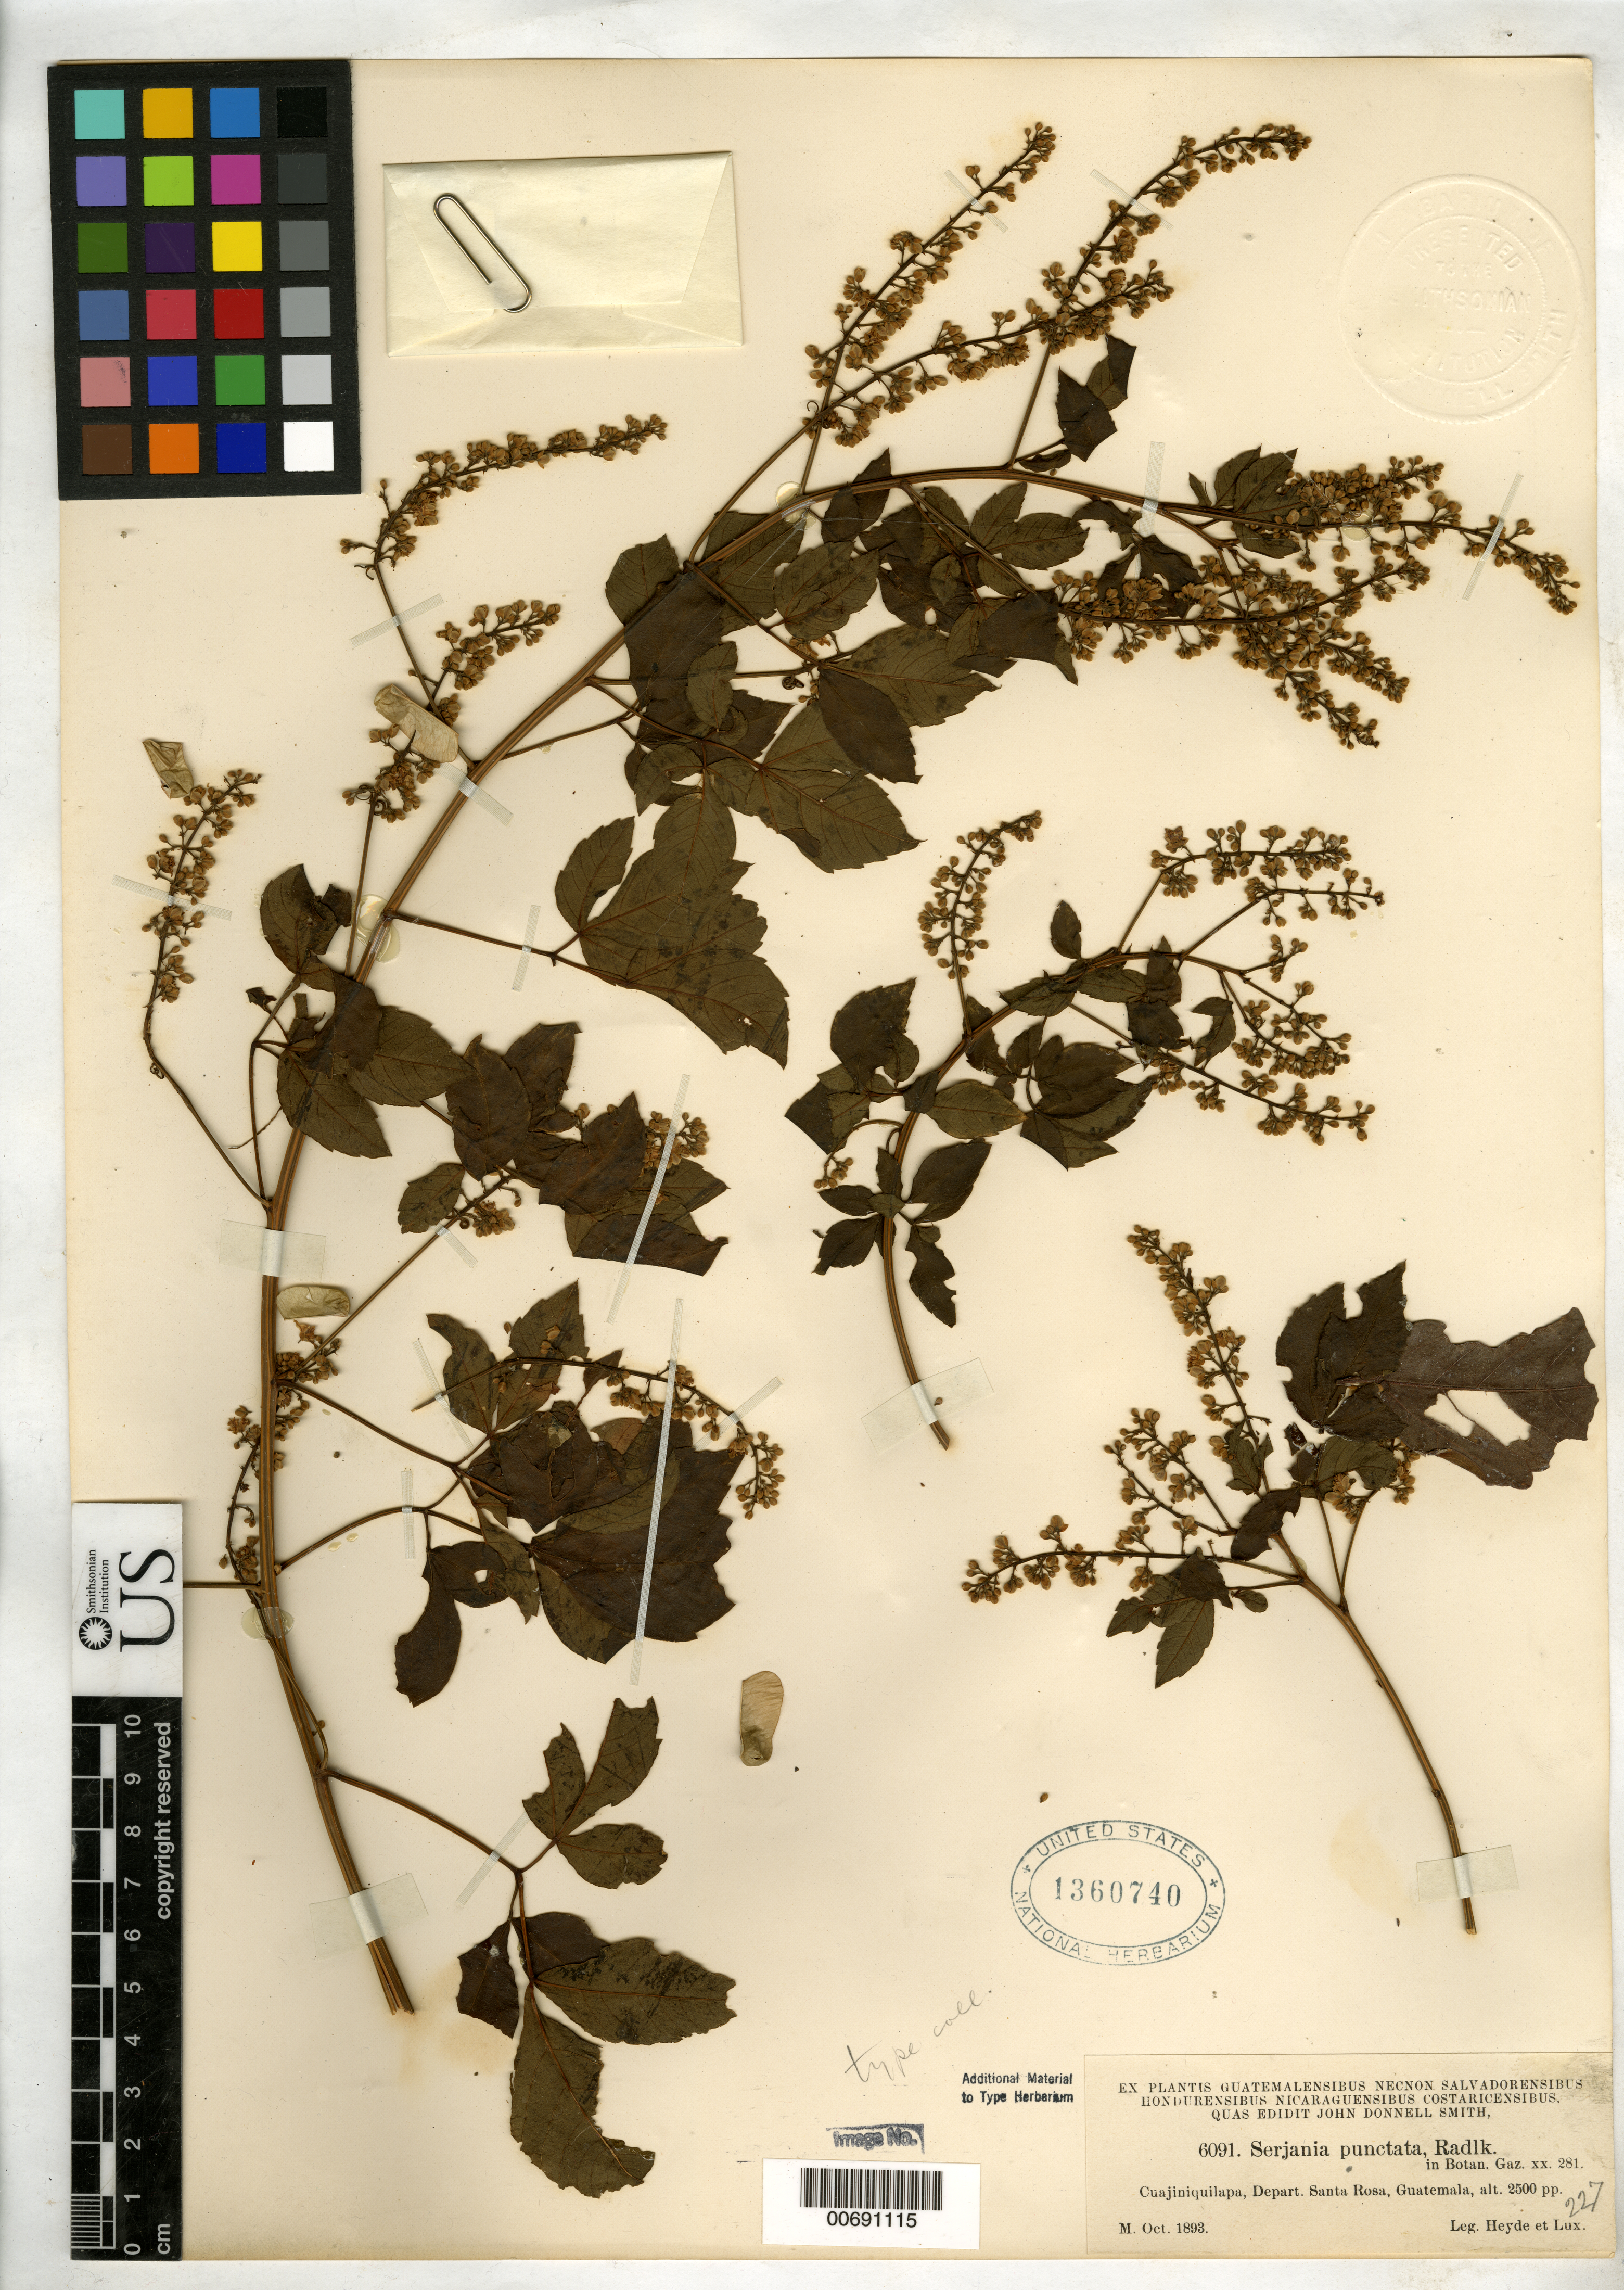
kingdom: Plantae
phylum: Tracheophyta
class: Magnoliopsida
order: Sapindales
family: Sapindaceae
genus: Serjania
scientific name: Serjania punctata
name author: Radlk. ex Donn. Sm.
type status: Type Collection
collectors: E. T. Heyde & E. Lux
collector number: J.D.S. 6091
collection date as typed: Oct 1893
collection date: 1893-10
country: Guatemala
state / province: Santa Rosa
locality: Cuajiniquilapa.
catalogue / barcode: US 1360740